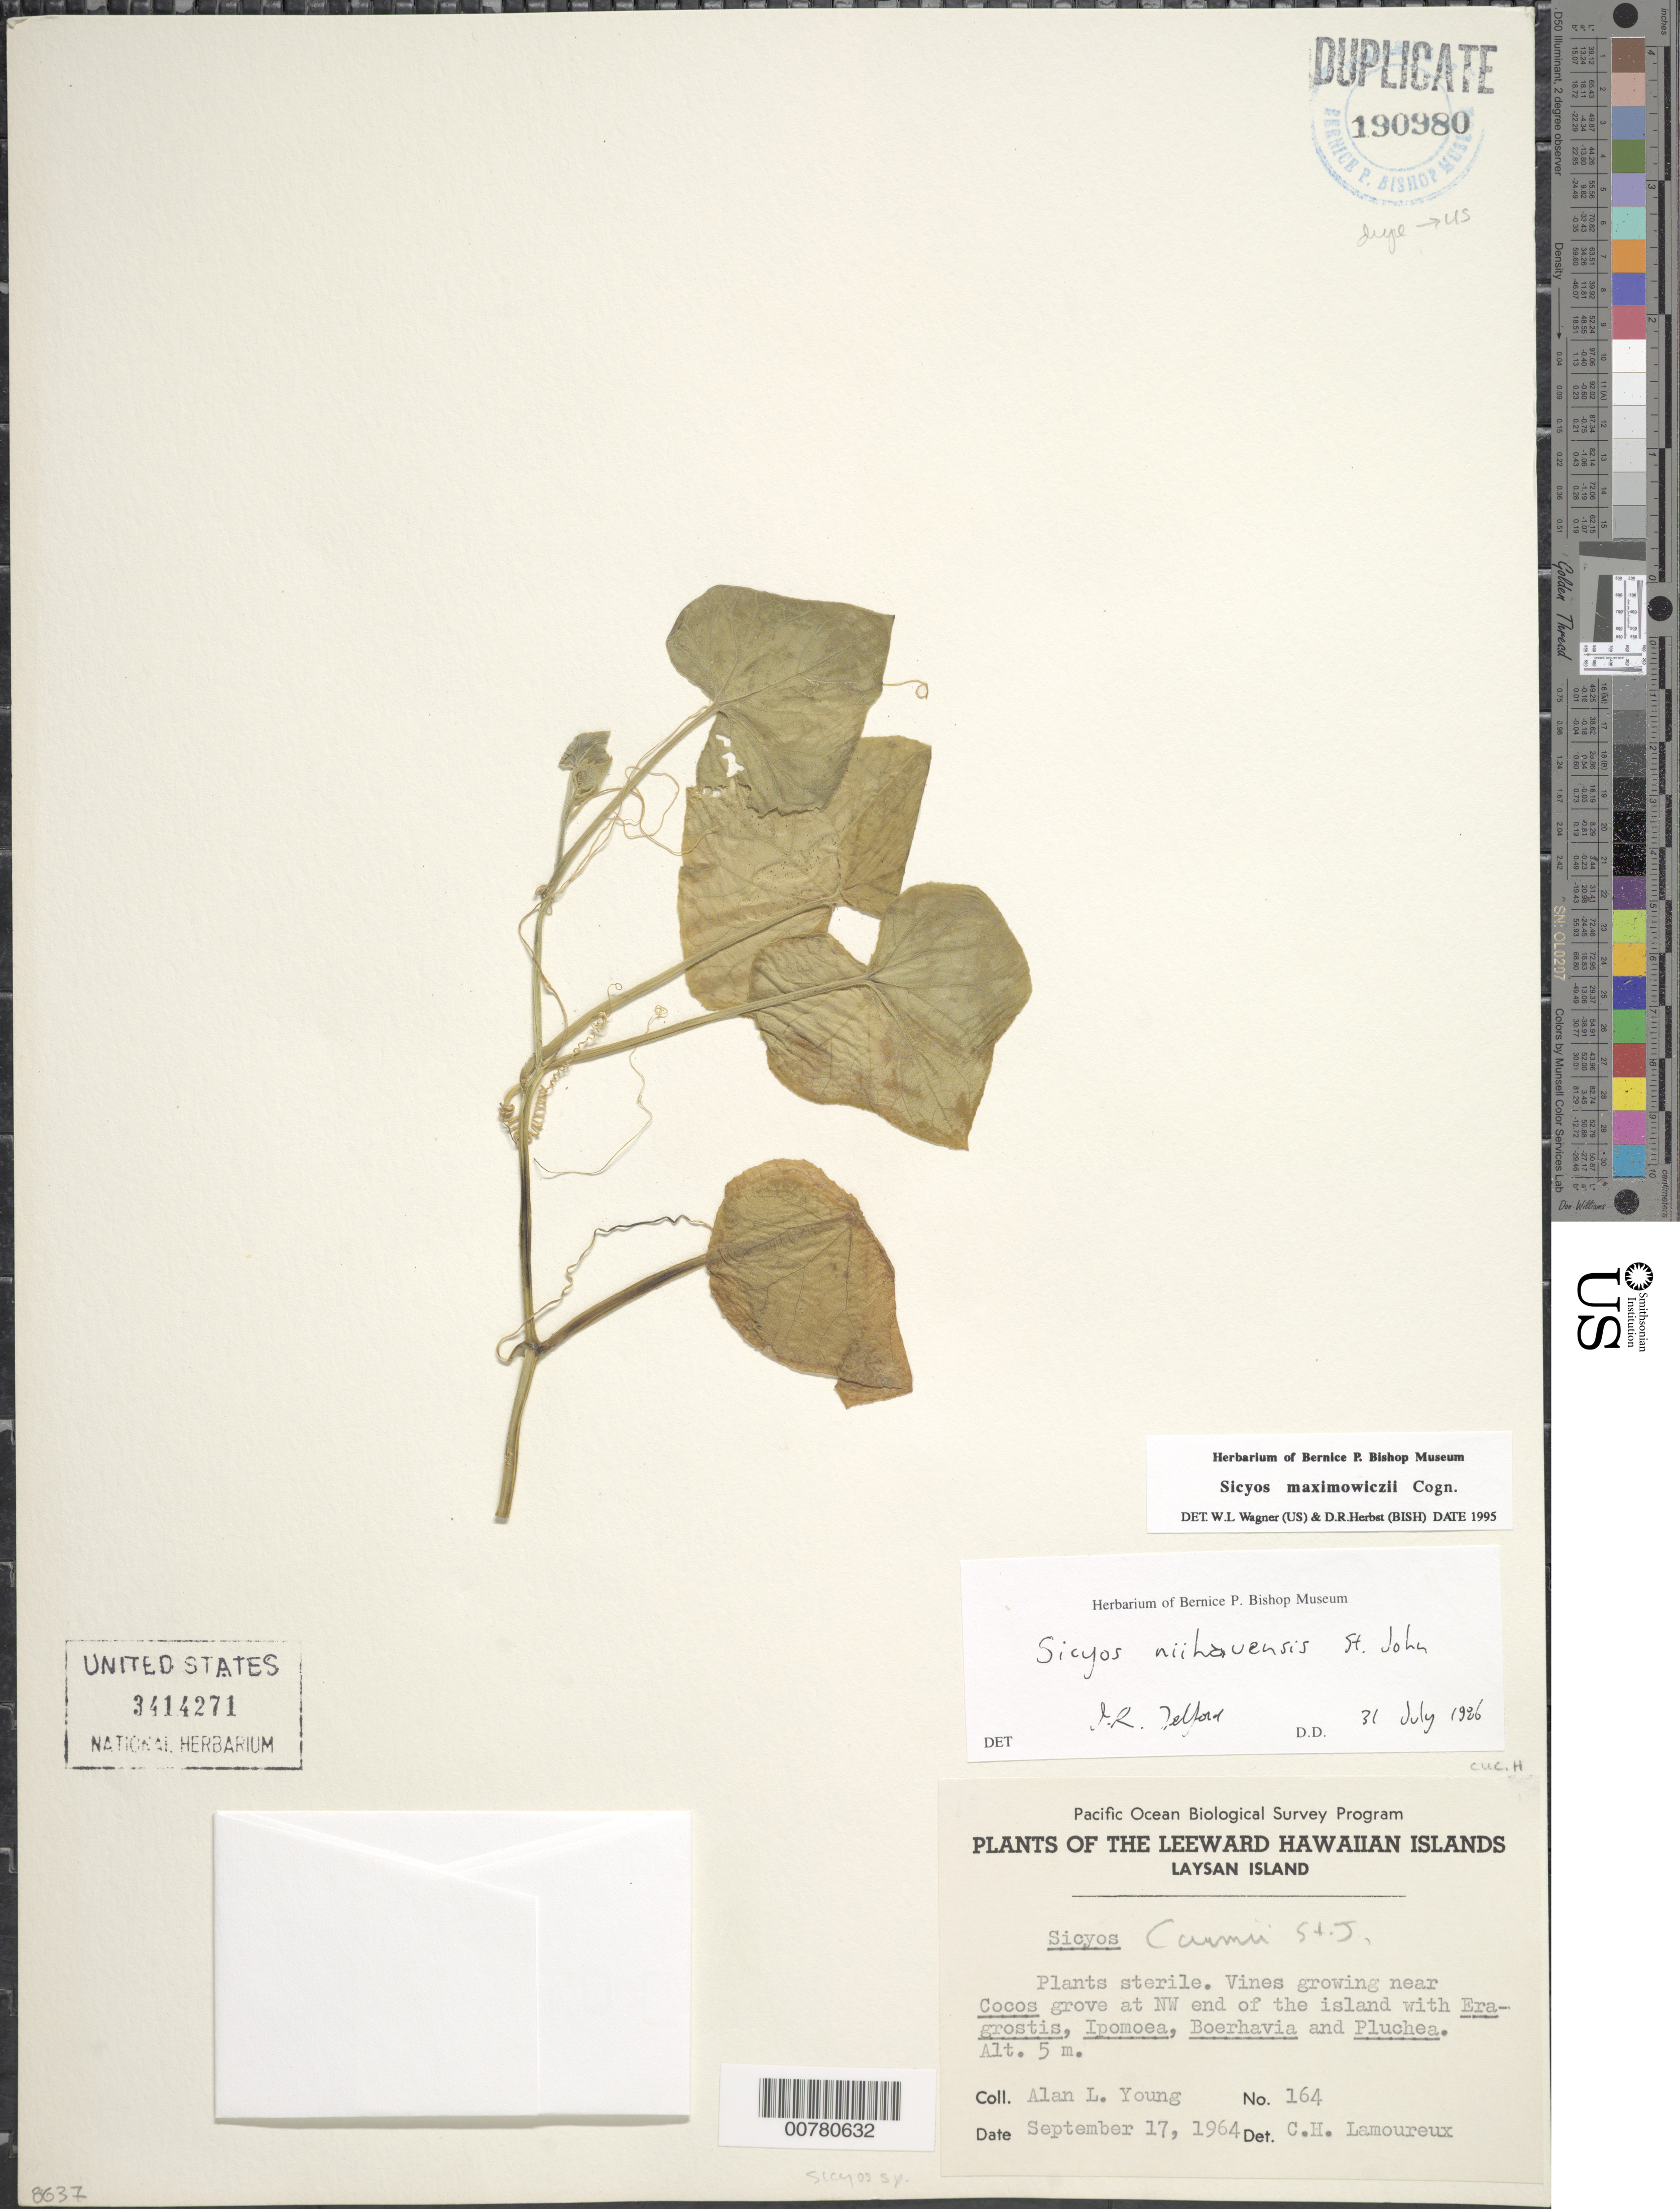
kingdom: Plantae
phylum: Tracheophyta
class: Magnoliopsida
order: Cucurbitales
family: Cucurbitaceae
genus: Sicyos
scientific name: Sicyos maximowiczii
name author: Cogn.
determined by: Wagner, W. L.; Herbst, D. R.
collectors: A. Young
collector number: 164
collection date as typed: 17 Sep 1964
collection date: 1964-09-17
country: United States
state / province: Hawaii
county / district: Honolulu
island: Laysan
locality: NW part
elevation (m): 5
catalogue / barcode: US 3414271